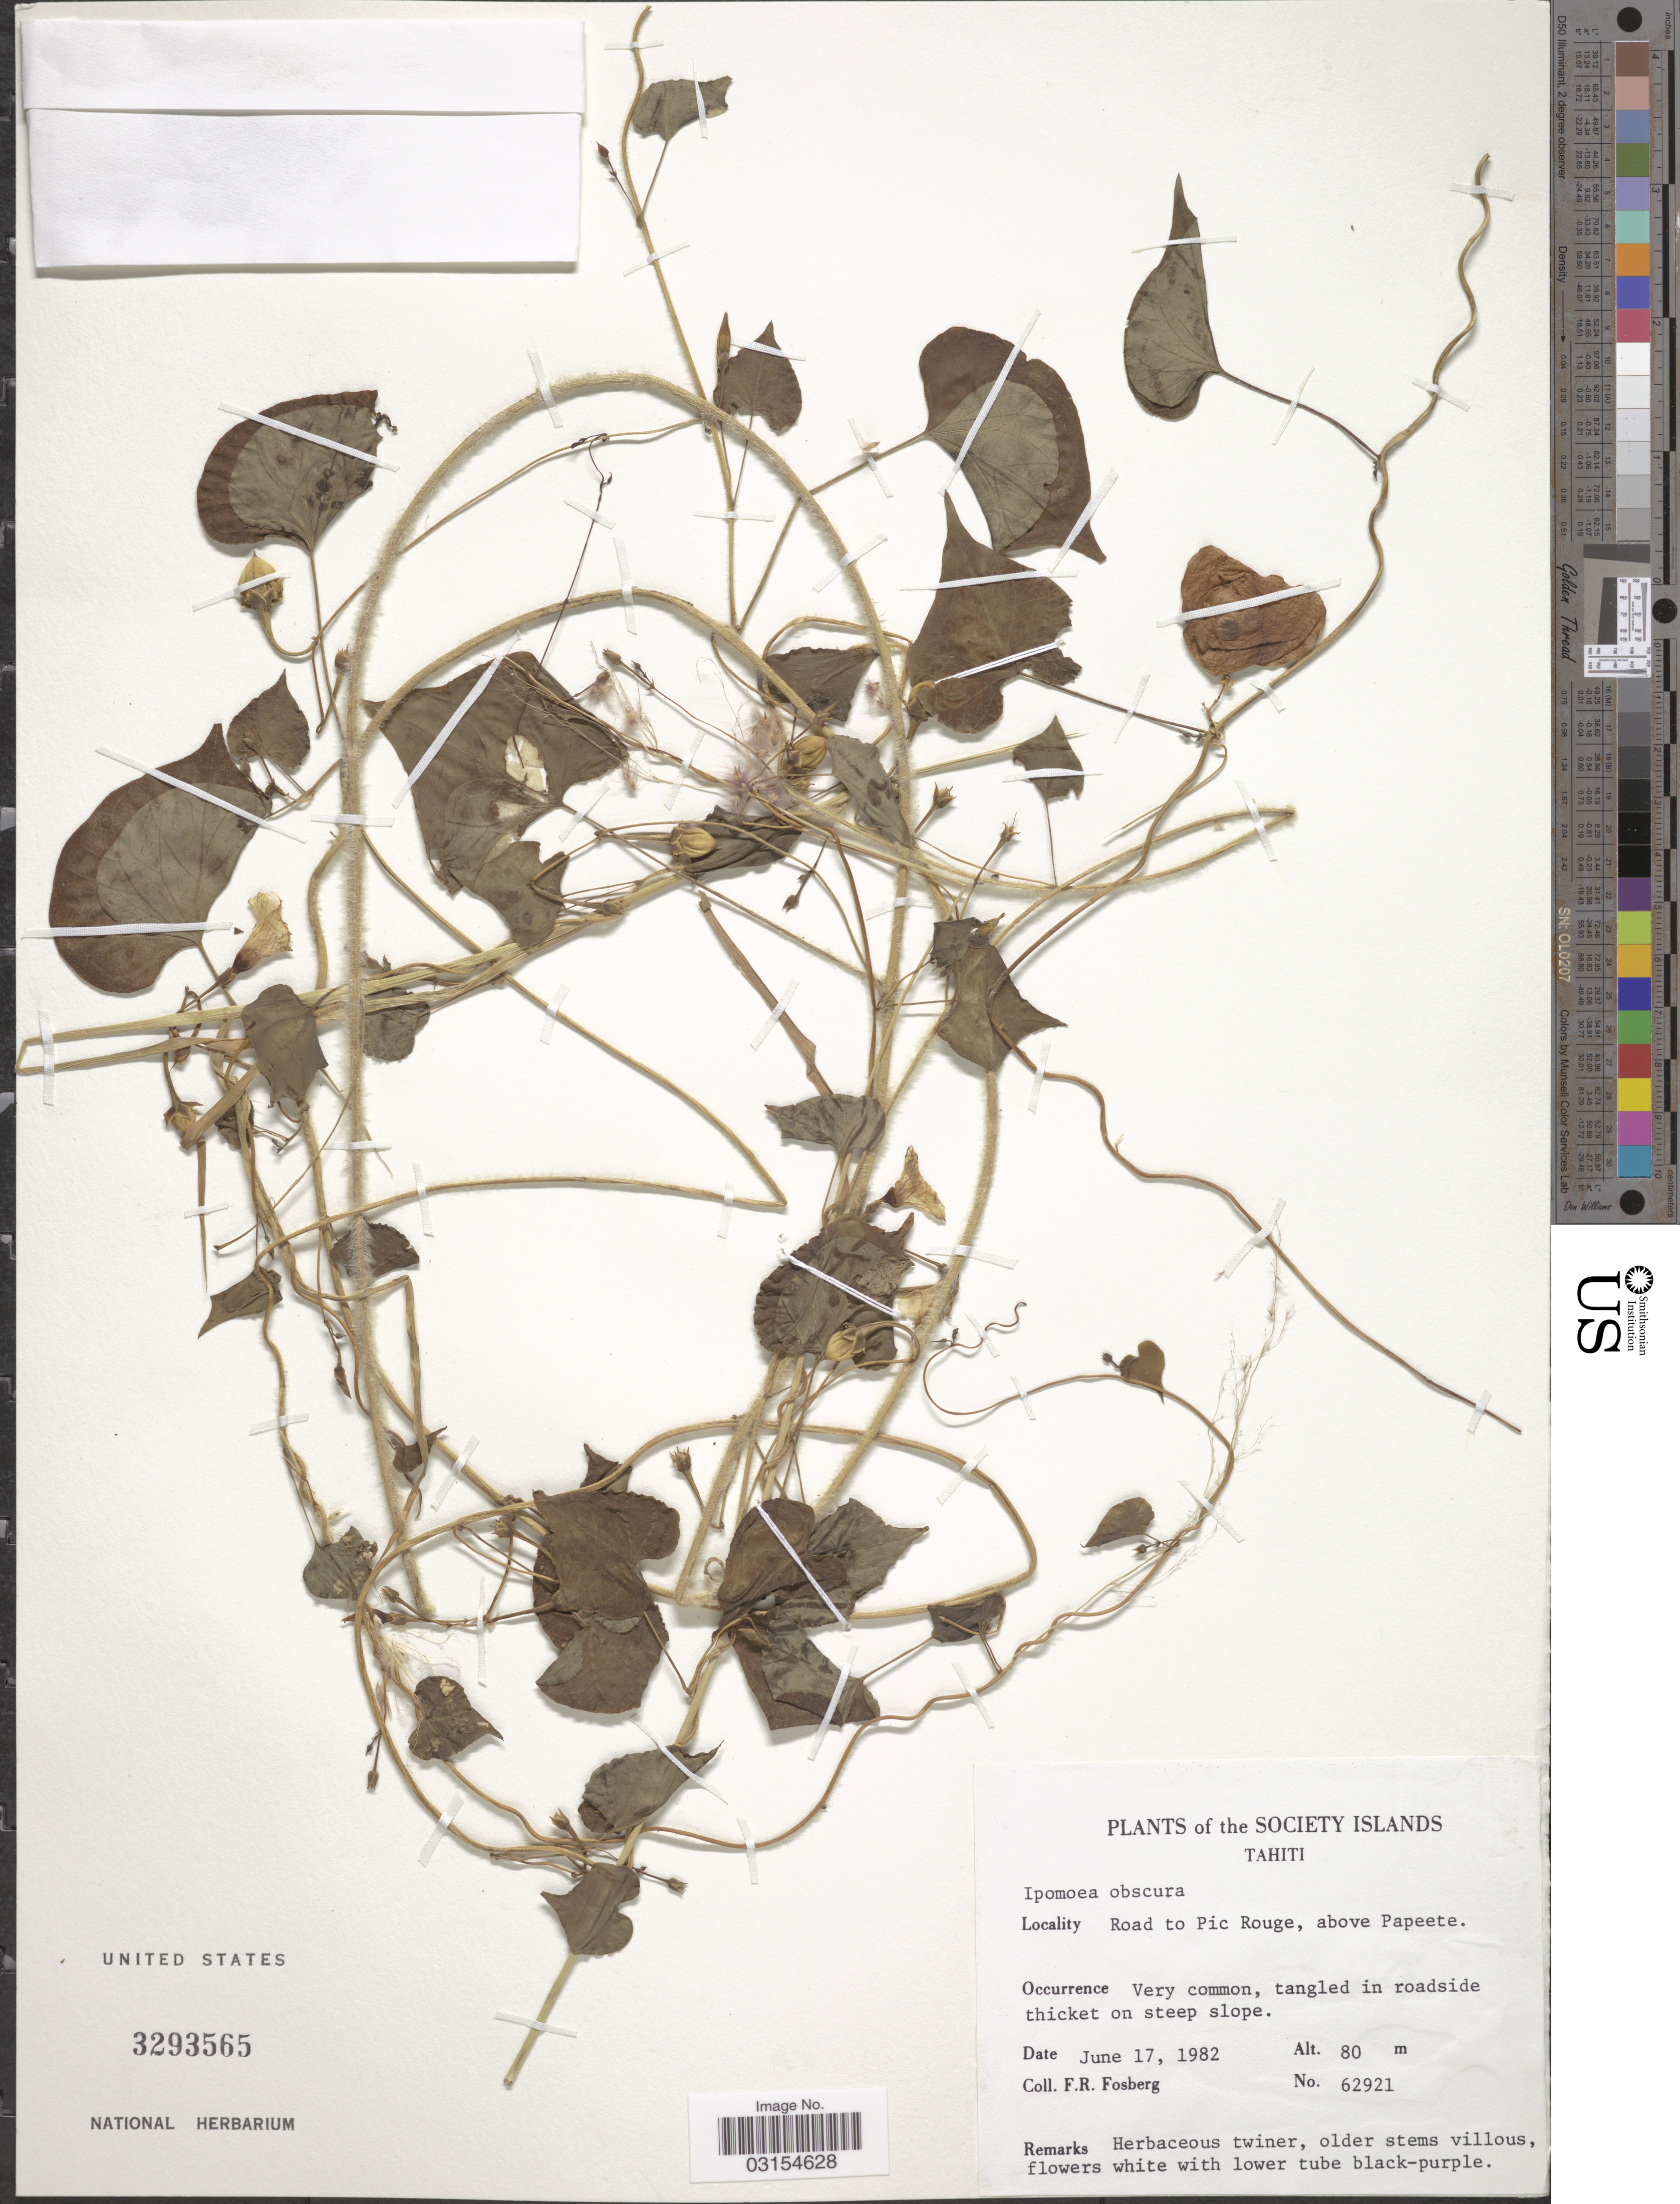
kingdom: Plantae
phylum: Tracheophyta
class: Magnoliopsida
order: Solanales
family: Convolvulaceae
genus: Ipomoea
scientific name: Ipomoea obscura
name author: (L.) Ker Gawl.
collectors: F. R. Fosberg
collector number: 62921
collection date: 1982-06-17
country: French Polynesia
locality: Society Islands. Tahiti. Road to Pic Rouge, above Papeete.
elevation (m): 80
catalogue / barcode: US 3293565